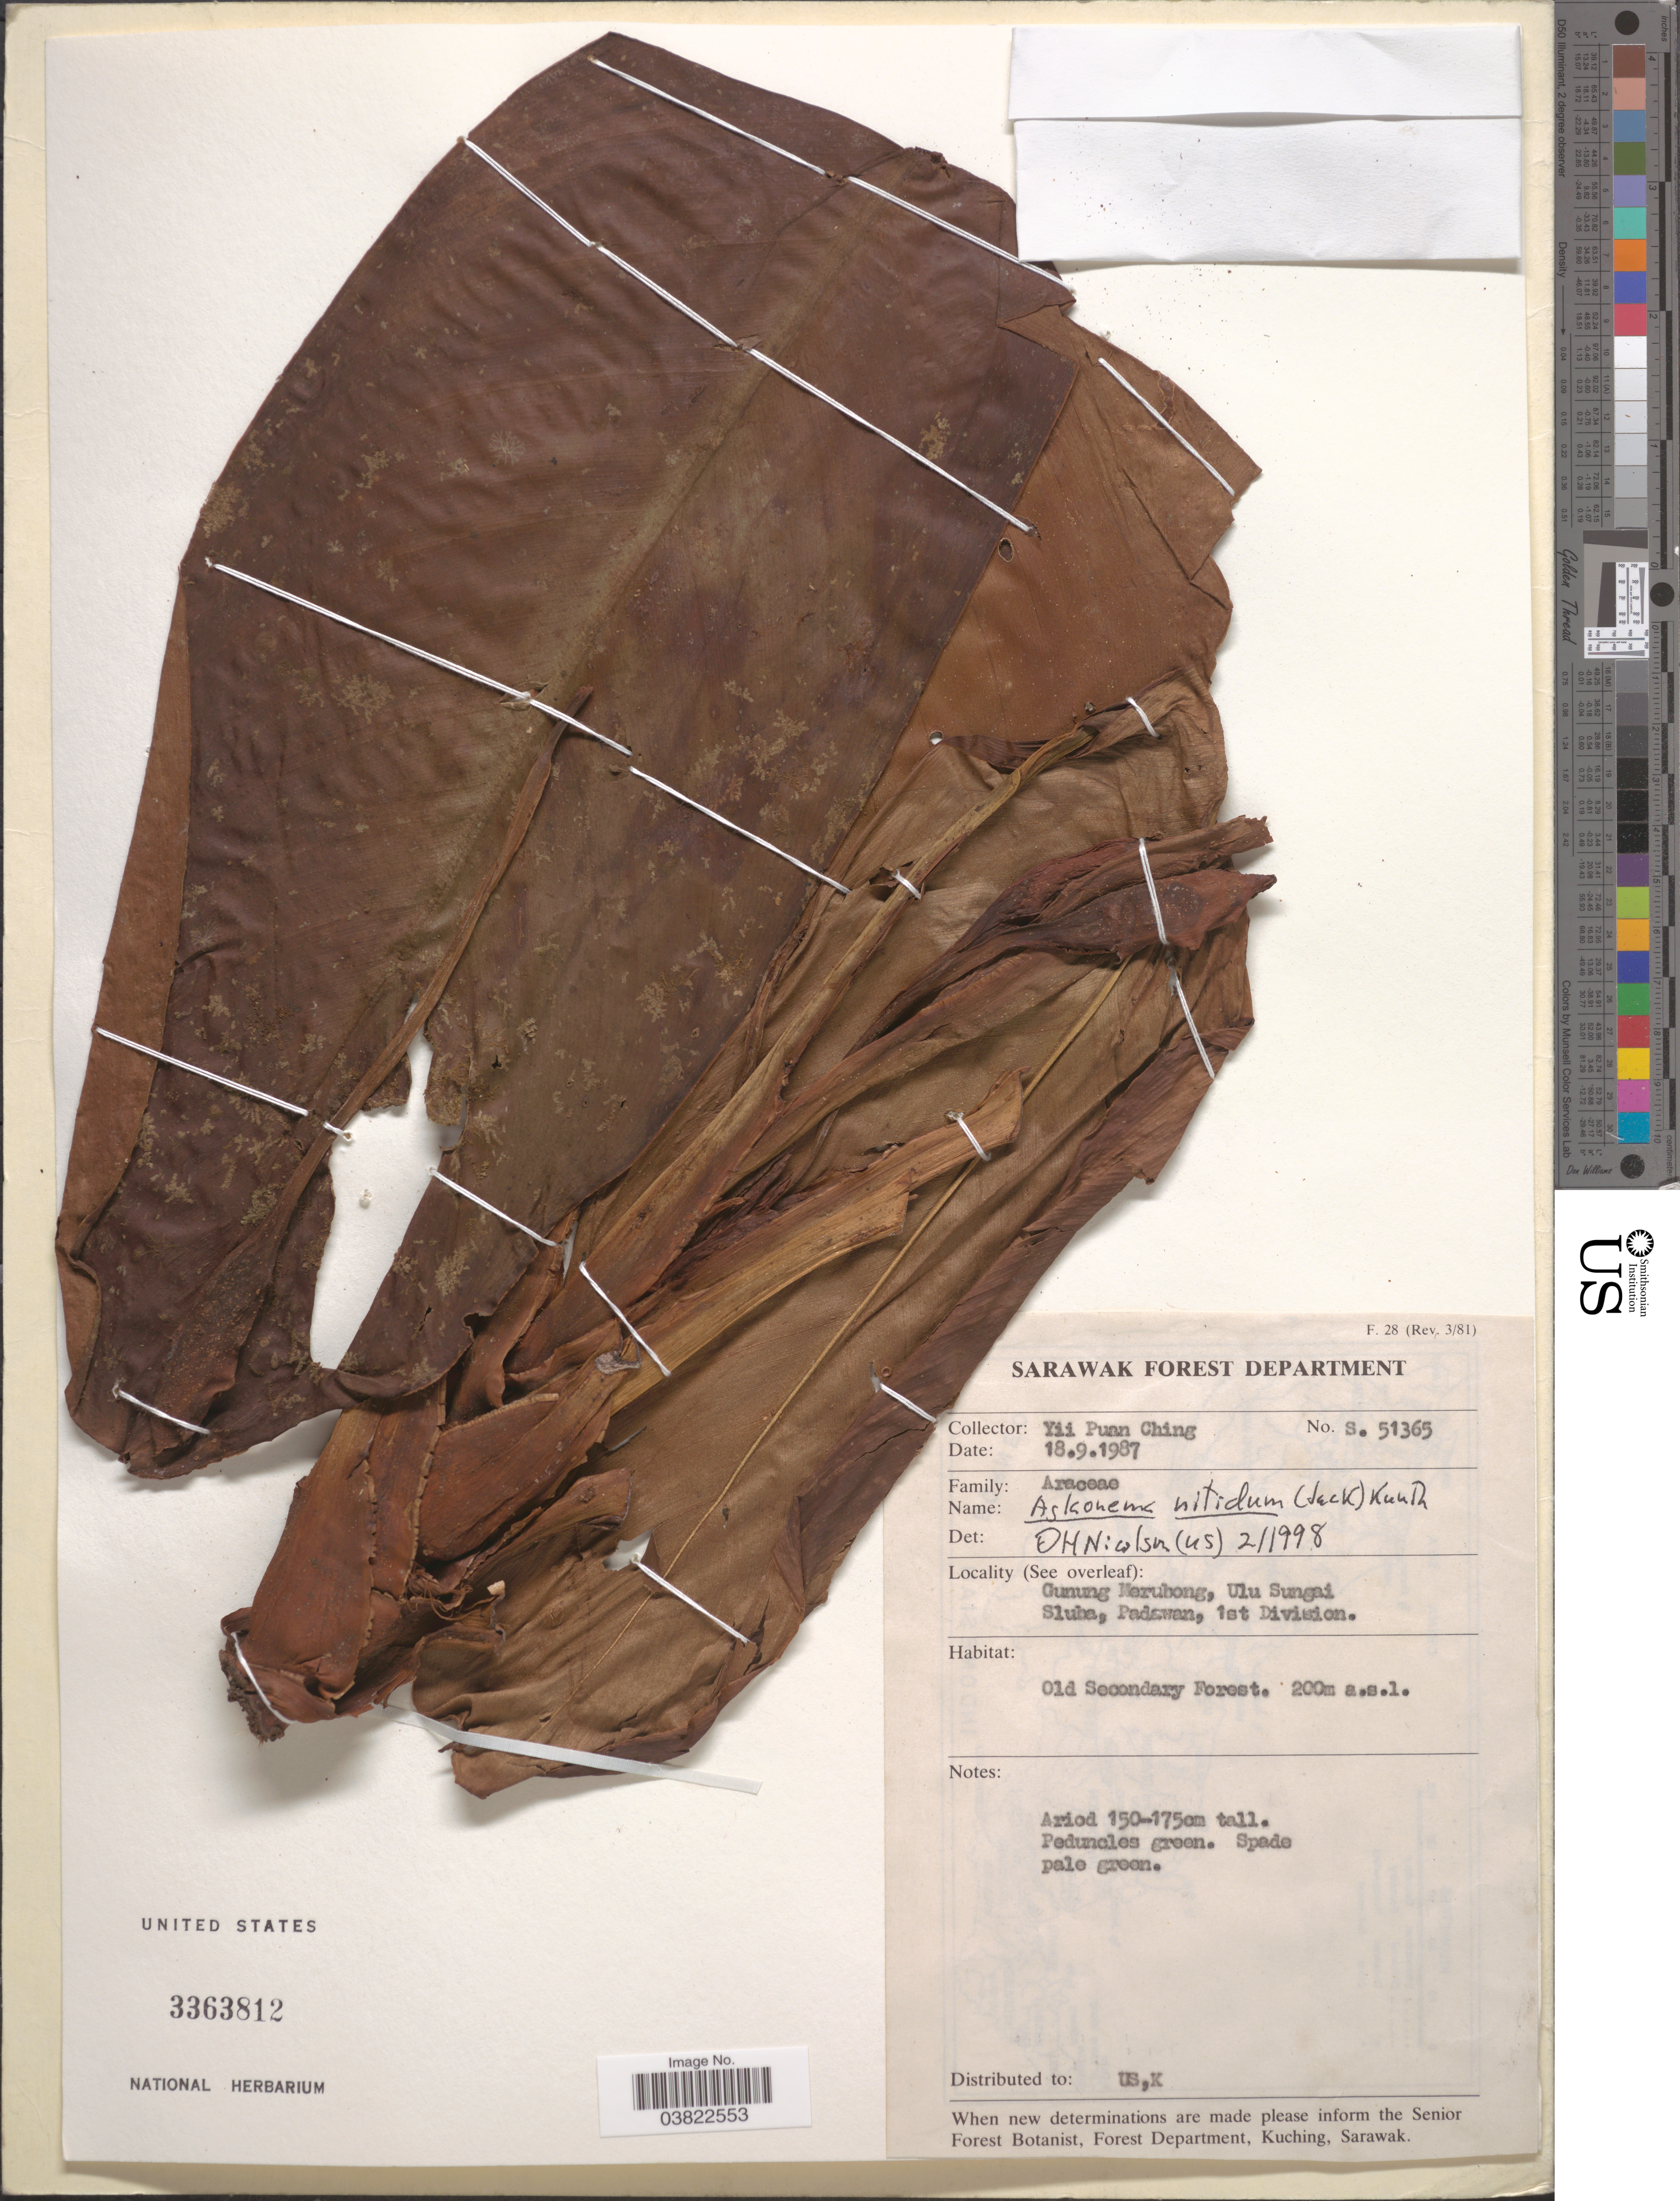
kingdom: Plantae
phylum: Tracheophyta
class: Liliopsida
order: Alismatales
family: Araceae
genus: Aglaonema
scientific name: Aglaonema nitidum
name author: (Jack) Kunth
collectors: Y. P. Ching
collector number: S.51365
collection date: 1987-09-18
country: Malaysia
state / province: Sarawak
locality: Gunung Merubong, Ulu Sungai Sluba, Padawan, 1st Division.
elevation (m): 200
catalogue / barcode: US 3363812